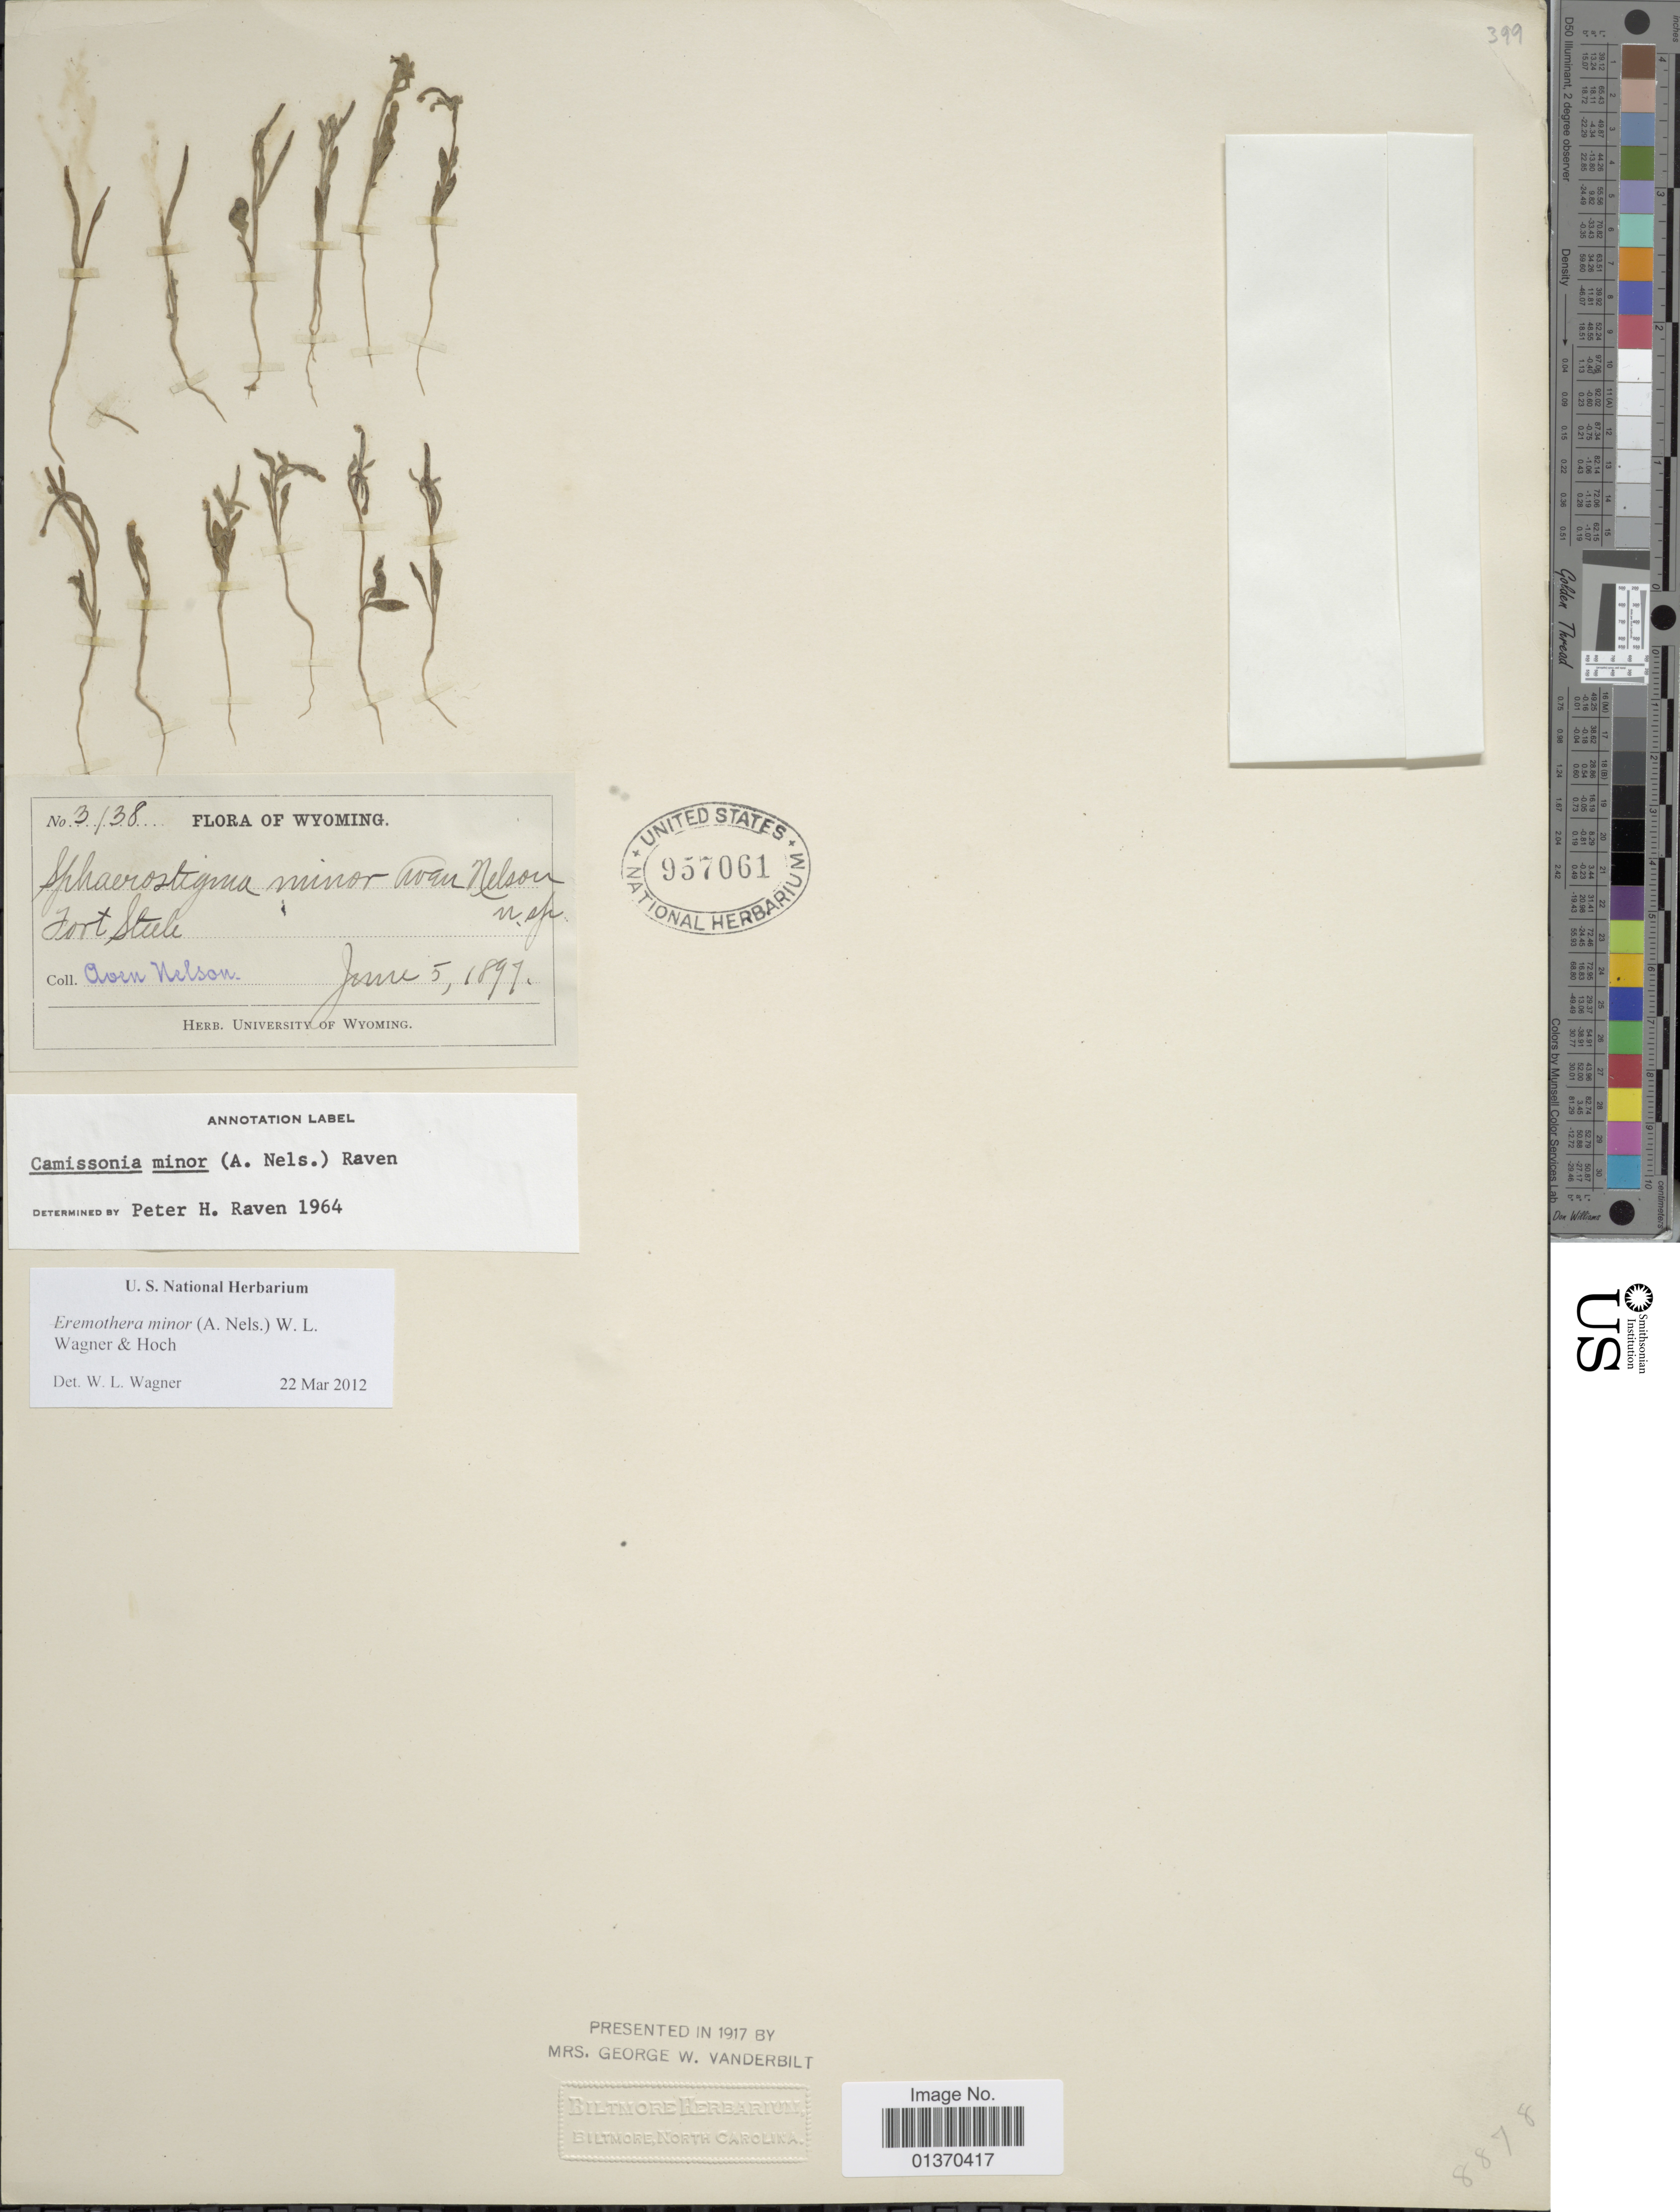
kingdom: Plantae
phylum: Tracheophyta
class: Magnoliopsida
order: Myrtales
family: Onagraceae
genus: Eremothera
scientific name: Eremothera minor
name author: (A. Nelson) W.L. Wagner & Hoch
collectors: A. Nelson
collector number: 3138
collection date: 1897-06-05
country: United States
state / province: Wyoming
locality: Fort Steele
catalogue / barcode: US 957061